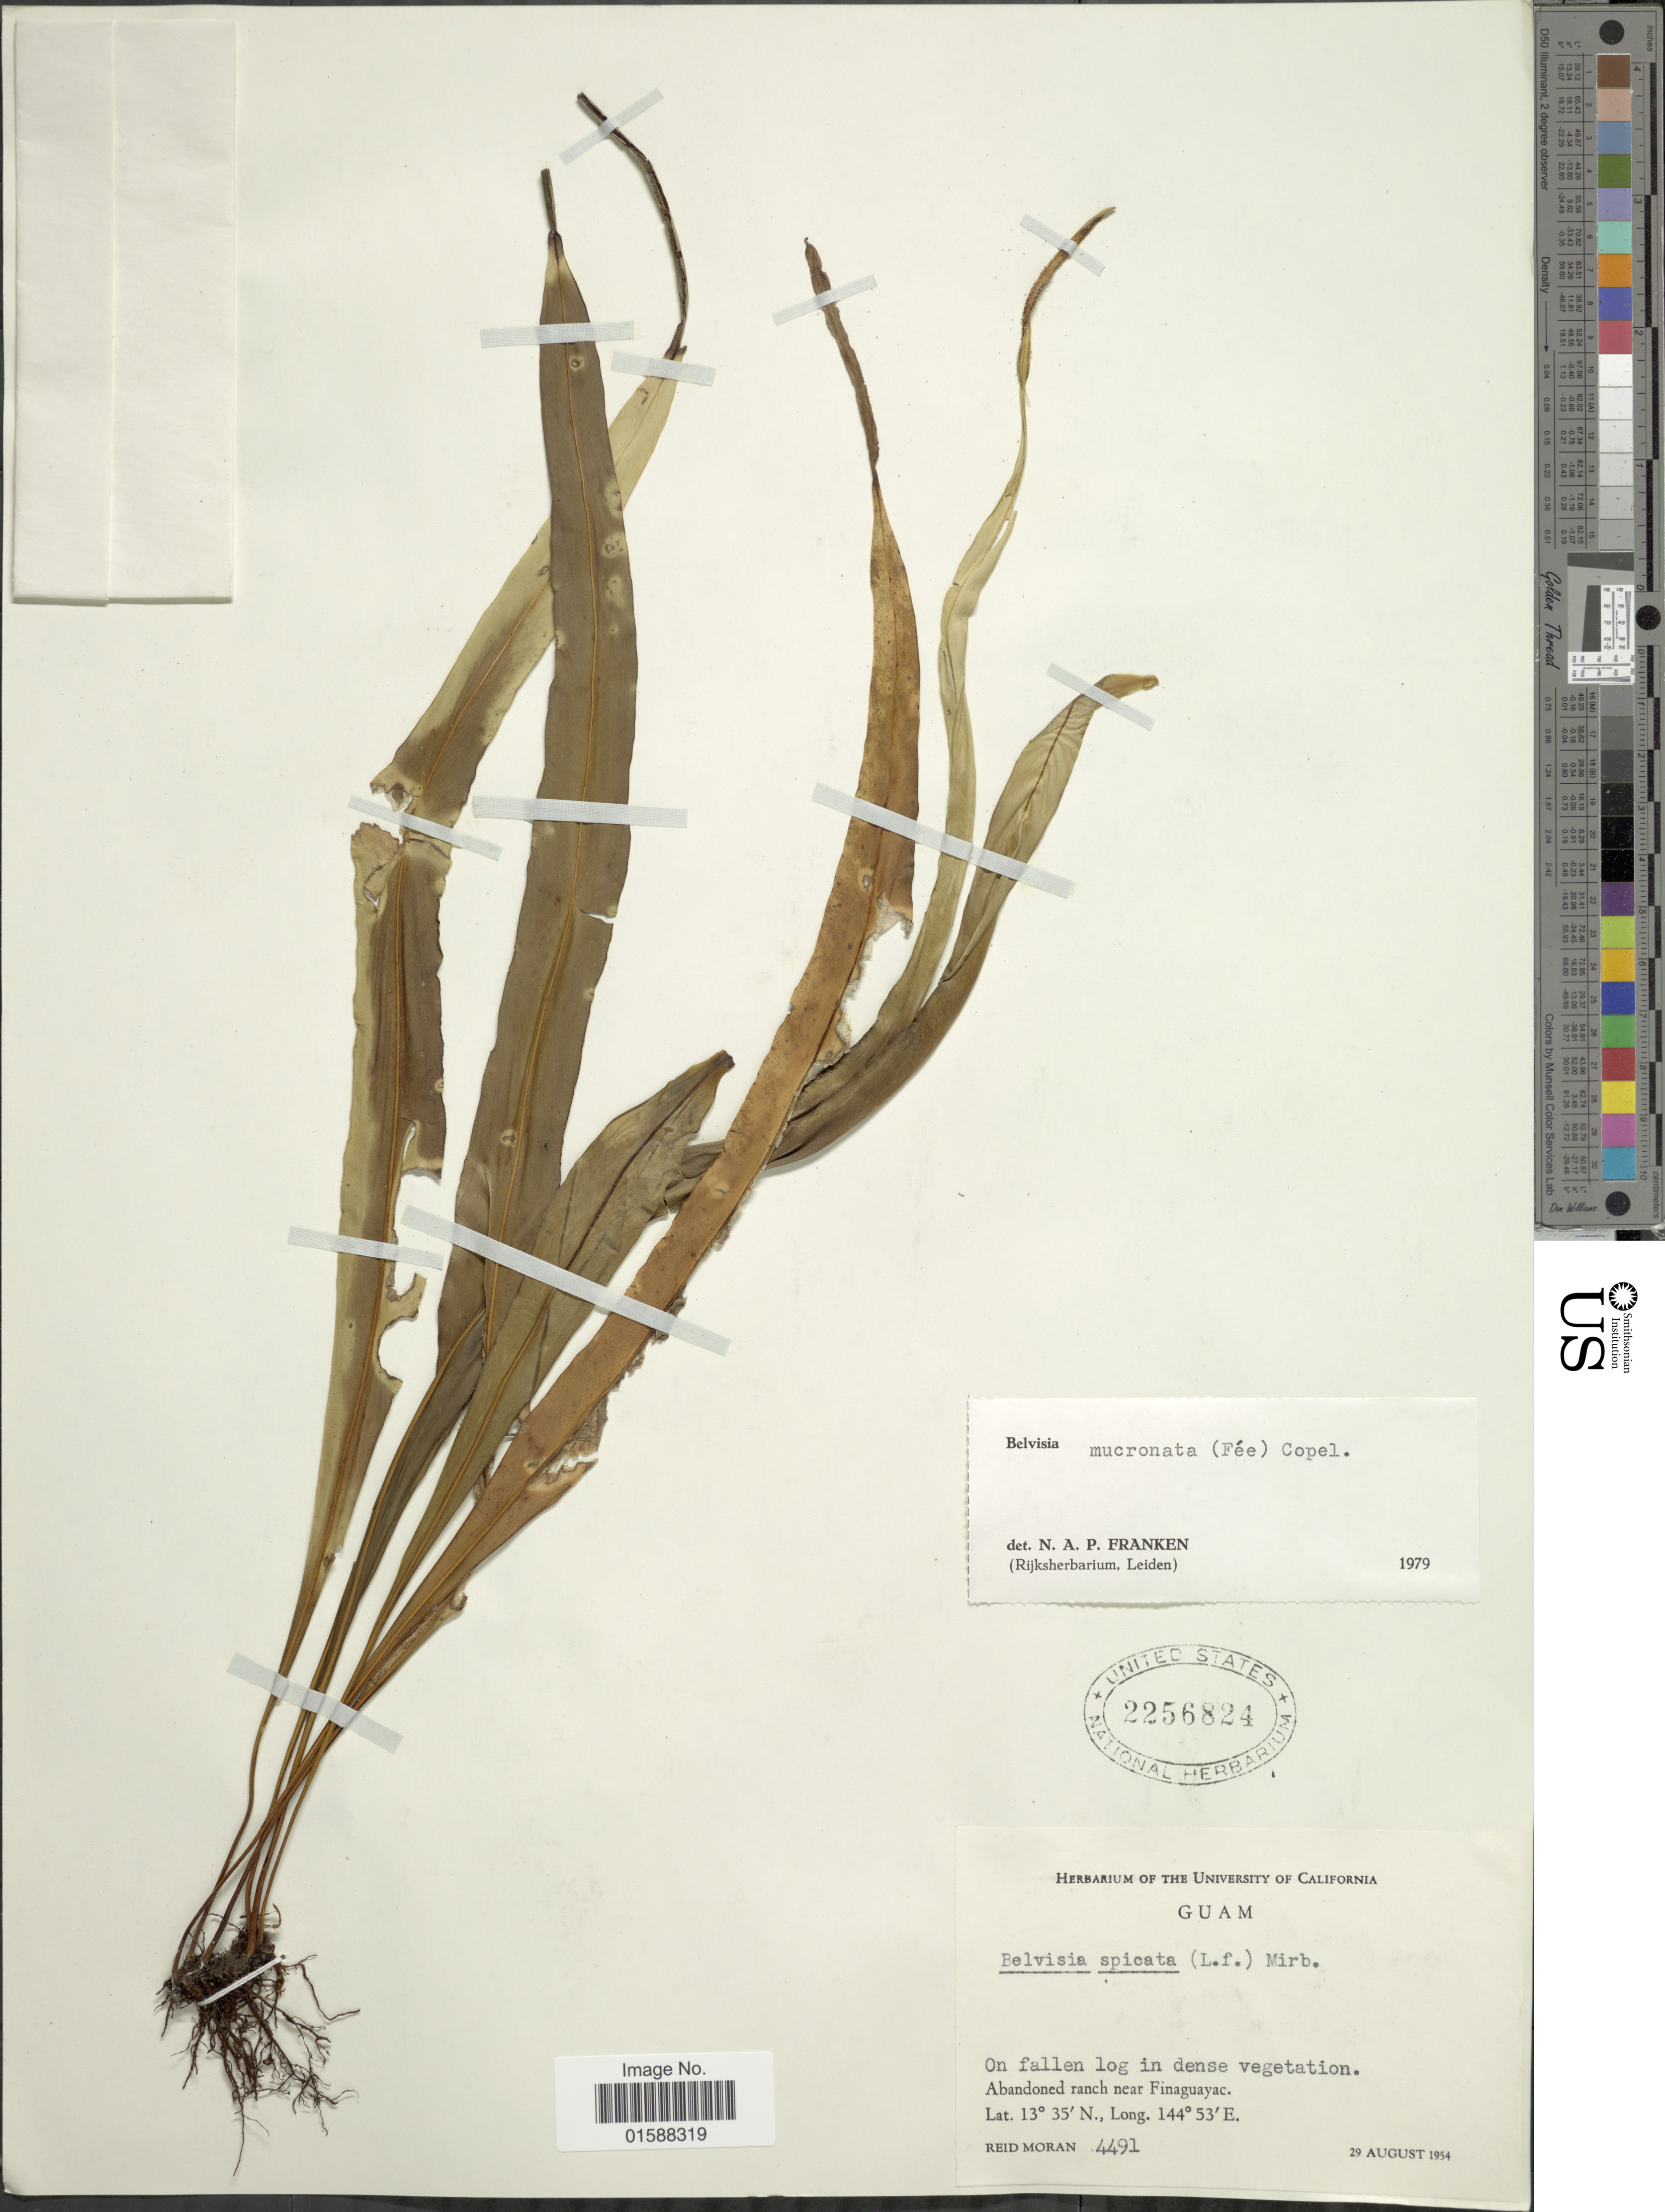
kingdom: Plantae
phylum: Tracheophyta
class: Polypodiopsida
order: Polypodiales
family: Polypodiaceae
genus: Lepisorus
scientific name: Lepisorus mucronatus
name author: (Fée) Li S. Wang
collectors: R. V. Moran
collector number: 4491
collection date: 1954-08-29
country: Guam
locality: Abandoned ranch near Finaguayac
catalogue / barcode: US 2256824